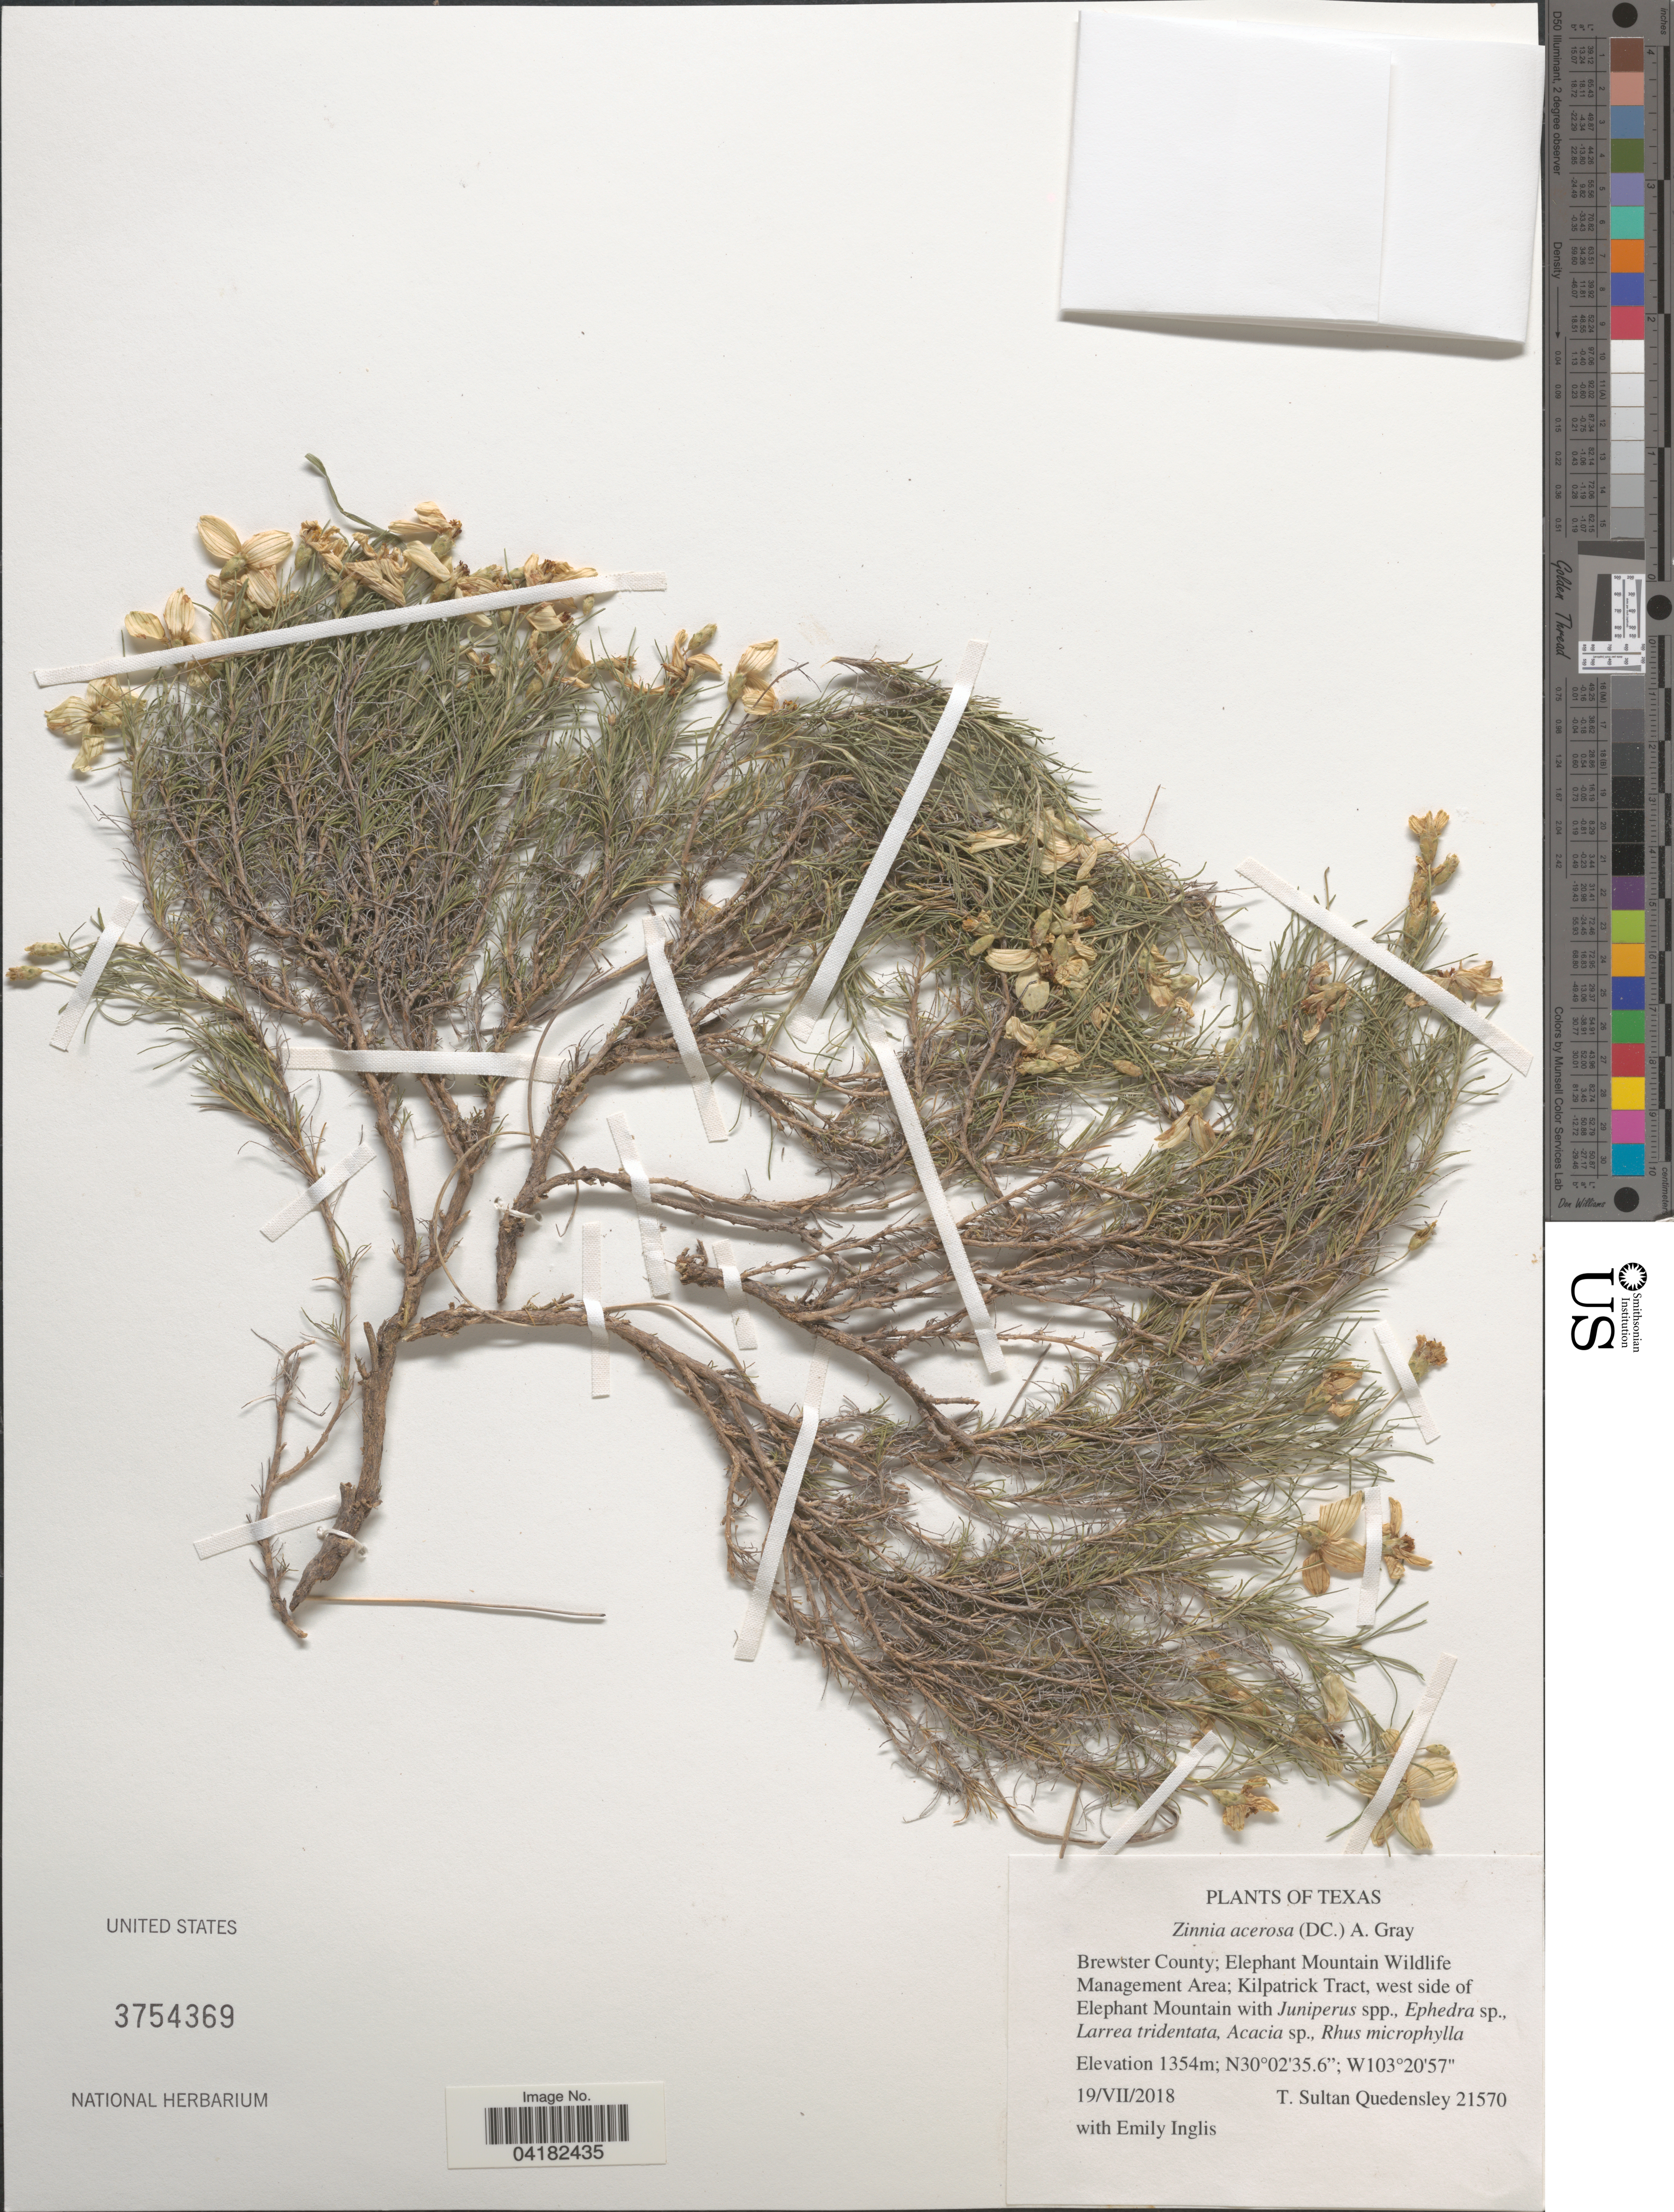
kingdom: Plantae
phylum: Tracheophyta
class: Magnoliopsida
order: Asterales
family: Asteraceae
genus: Zinnia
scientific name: Zinnia acerosa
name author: (DC.) A. Gray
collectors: T. S. Quedensley & E. Inglis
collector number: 21570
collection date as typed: Transcribed d/m/y: 19/7/2018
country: United States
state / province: Texas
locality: Brewster County; Elephant Mountain Wildlife Management Area; Kilpatrick Tract, west side of Elephant Mountain.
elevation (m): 1354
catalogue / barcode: US 3754369